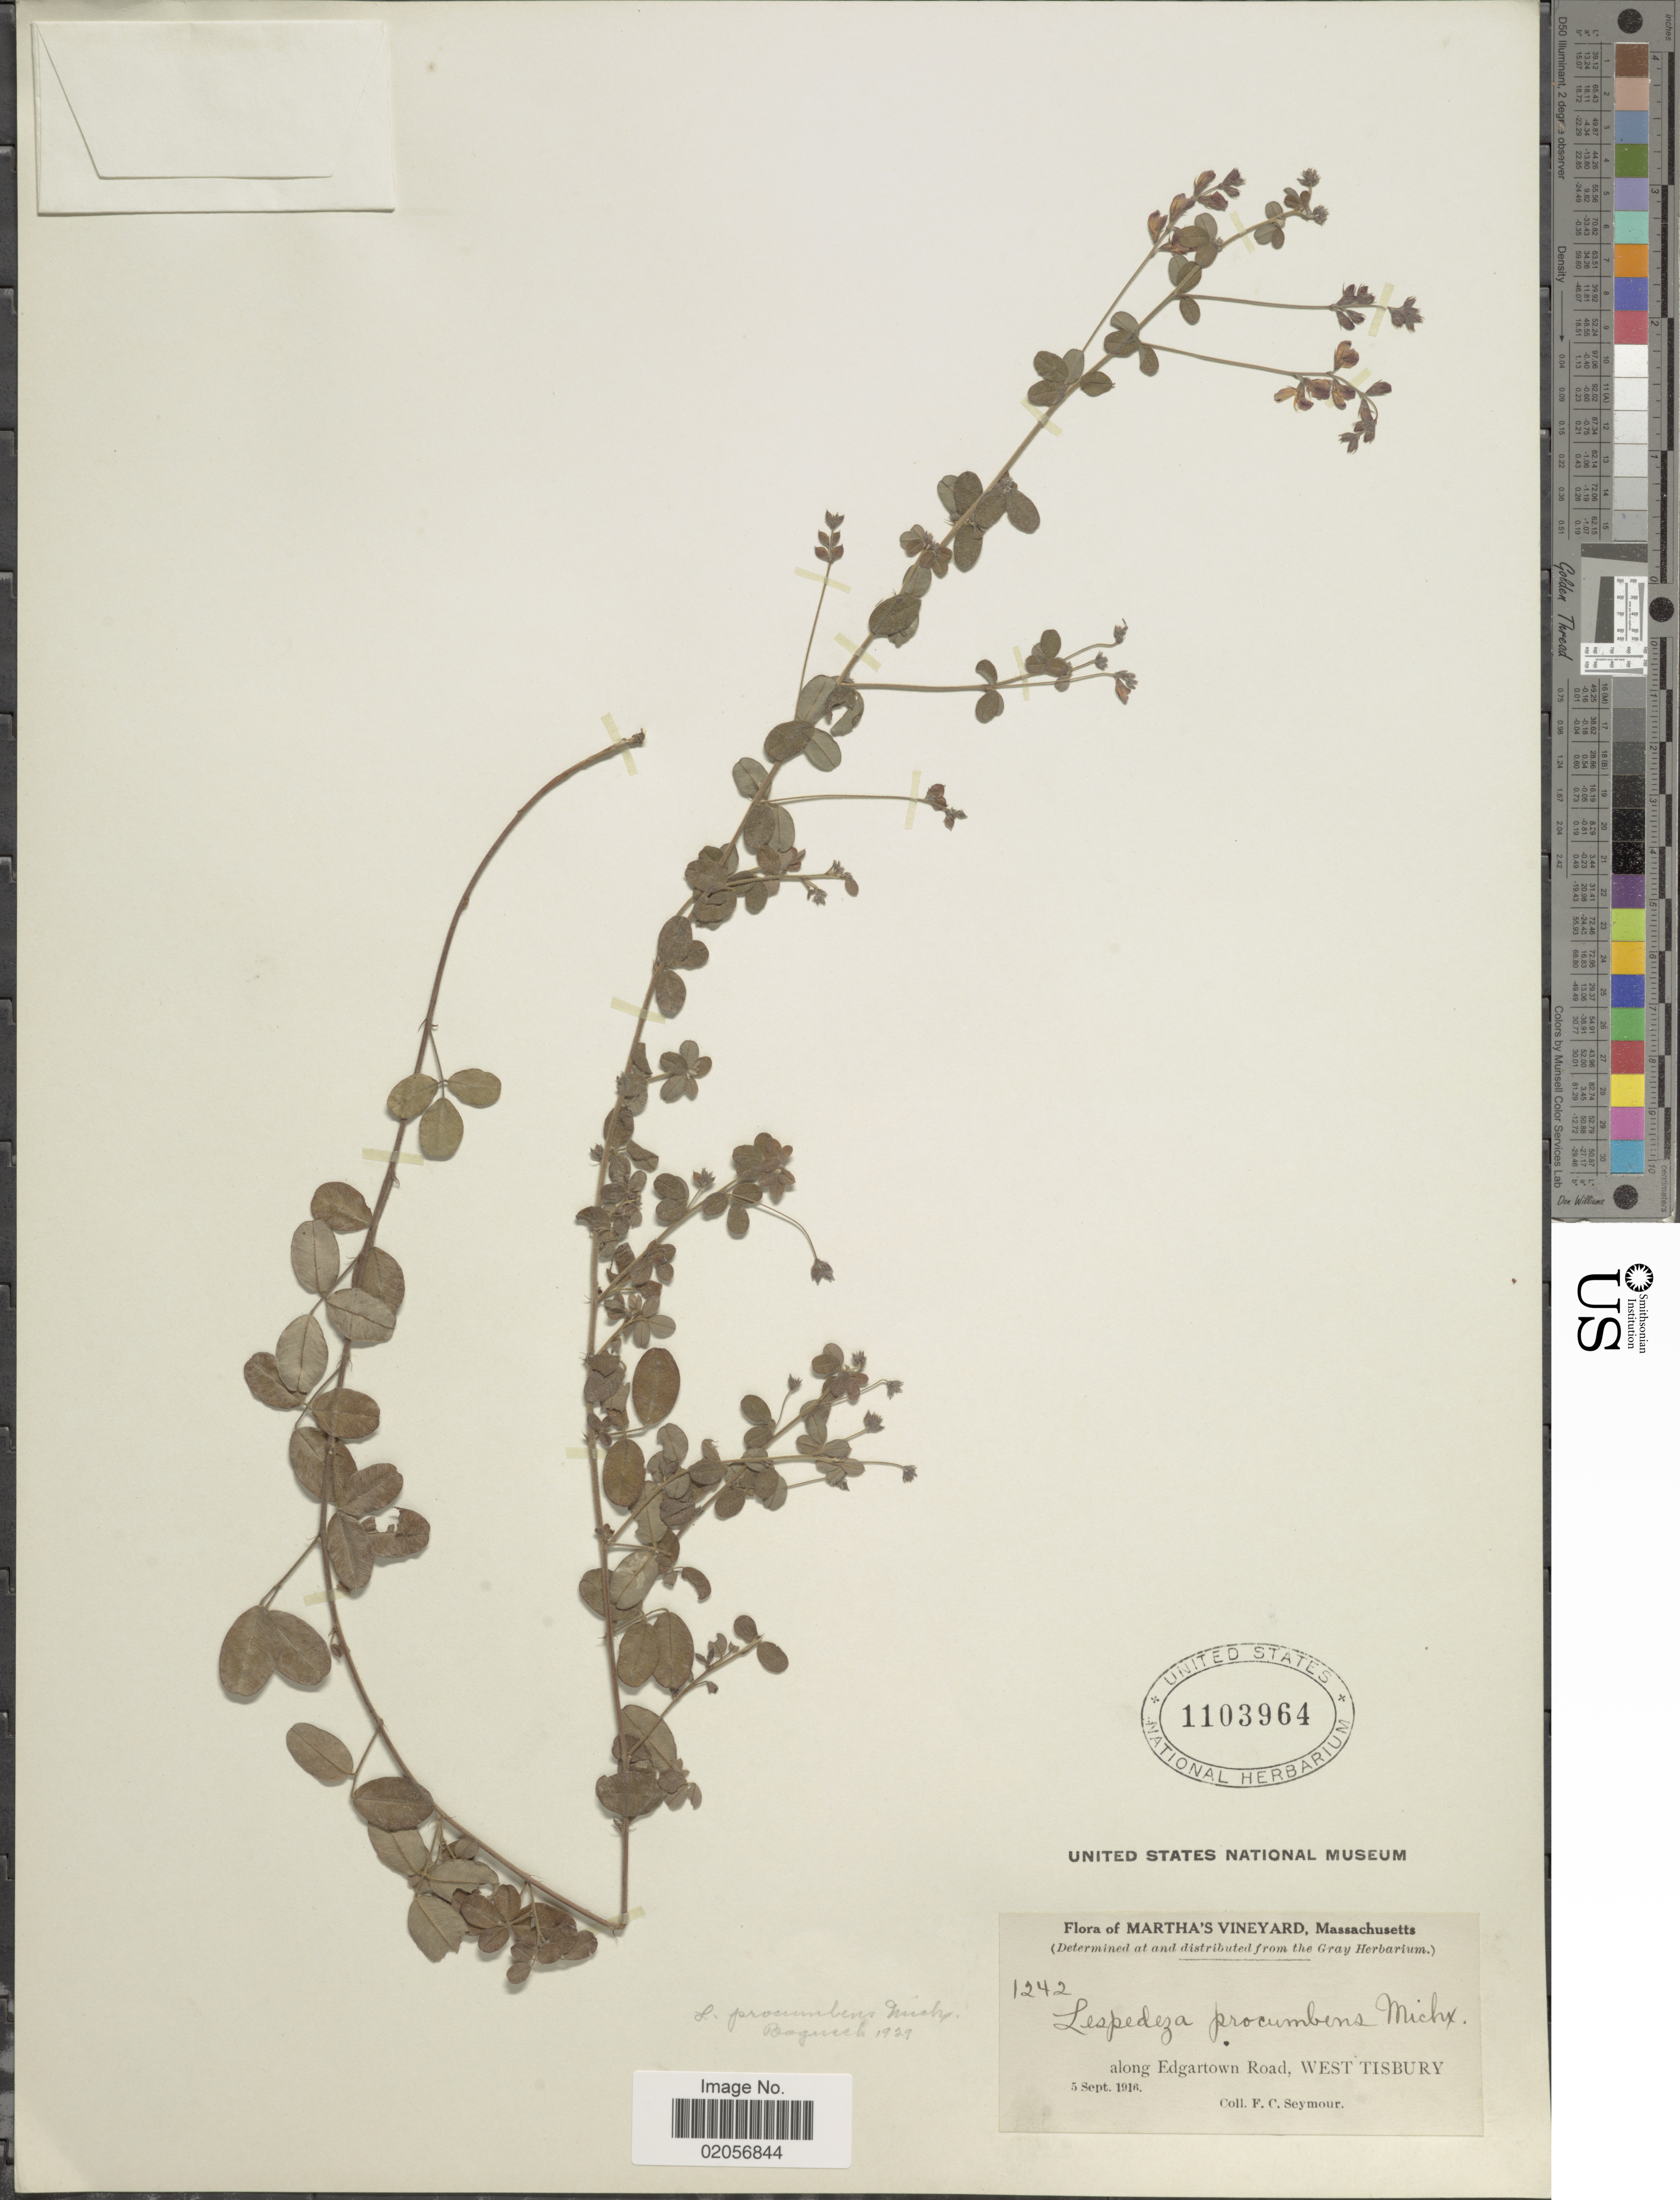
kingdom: Plantae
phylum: Tracheophyta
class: Magnoliopsida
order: Fabales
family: Fabaceae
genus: Lespedeza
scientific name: Lespedeza procumbens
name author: Michx.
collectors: F. C. Seymour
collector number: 1242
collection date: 1916-09-05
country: United States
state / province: Massachusetts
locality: Martha's Vineyard, along Edgartown Road, West Tisbury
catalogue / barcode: US 1103964